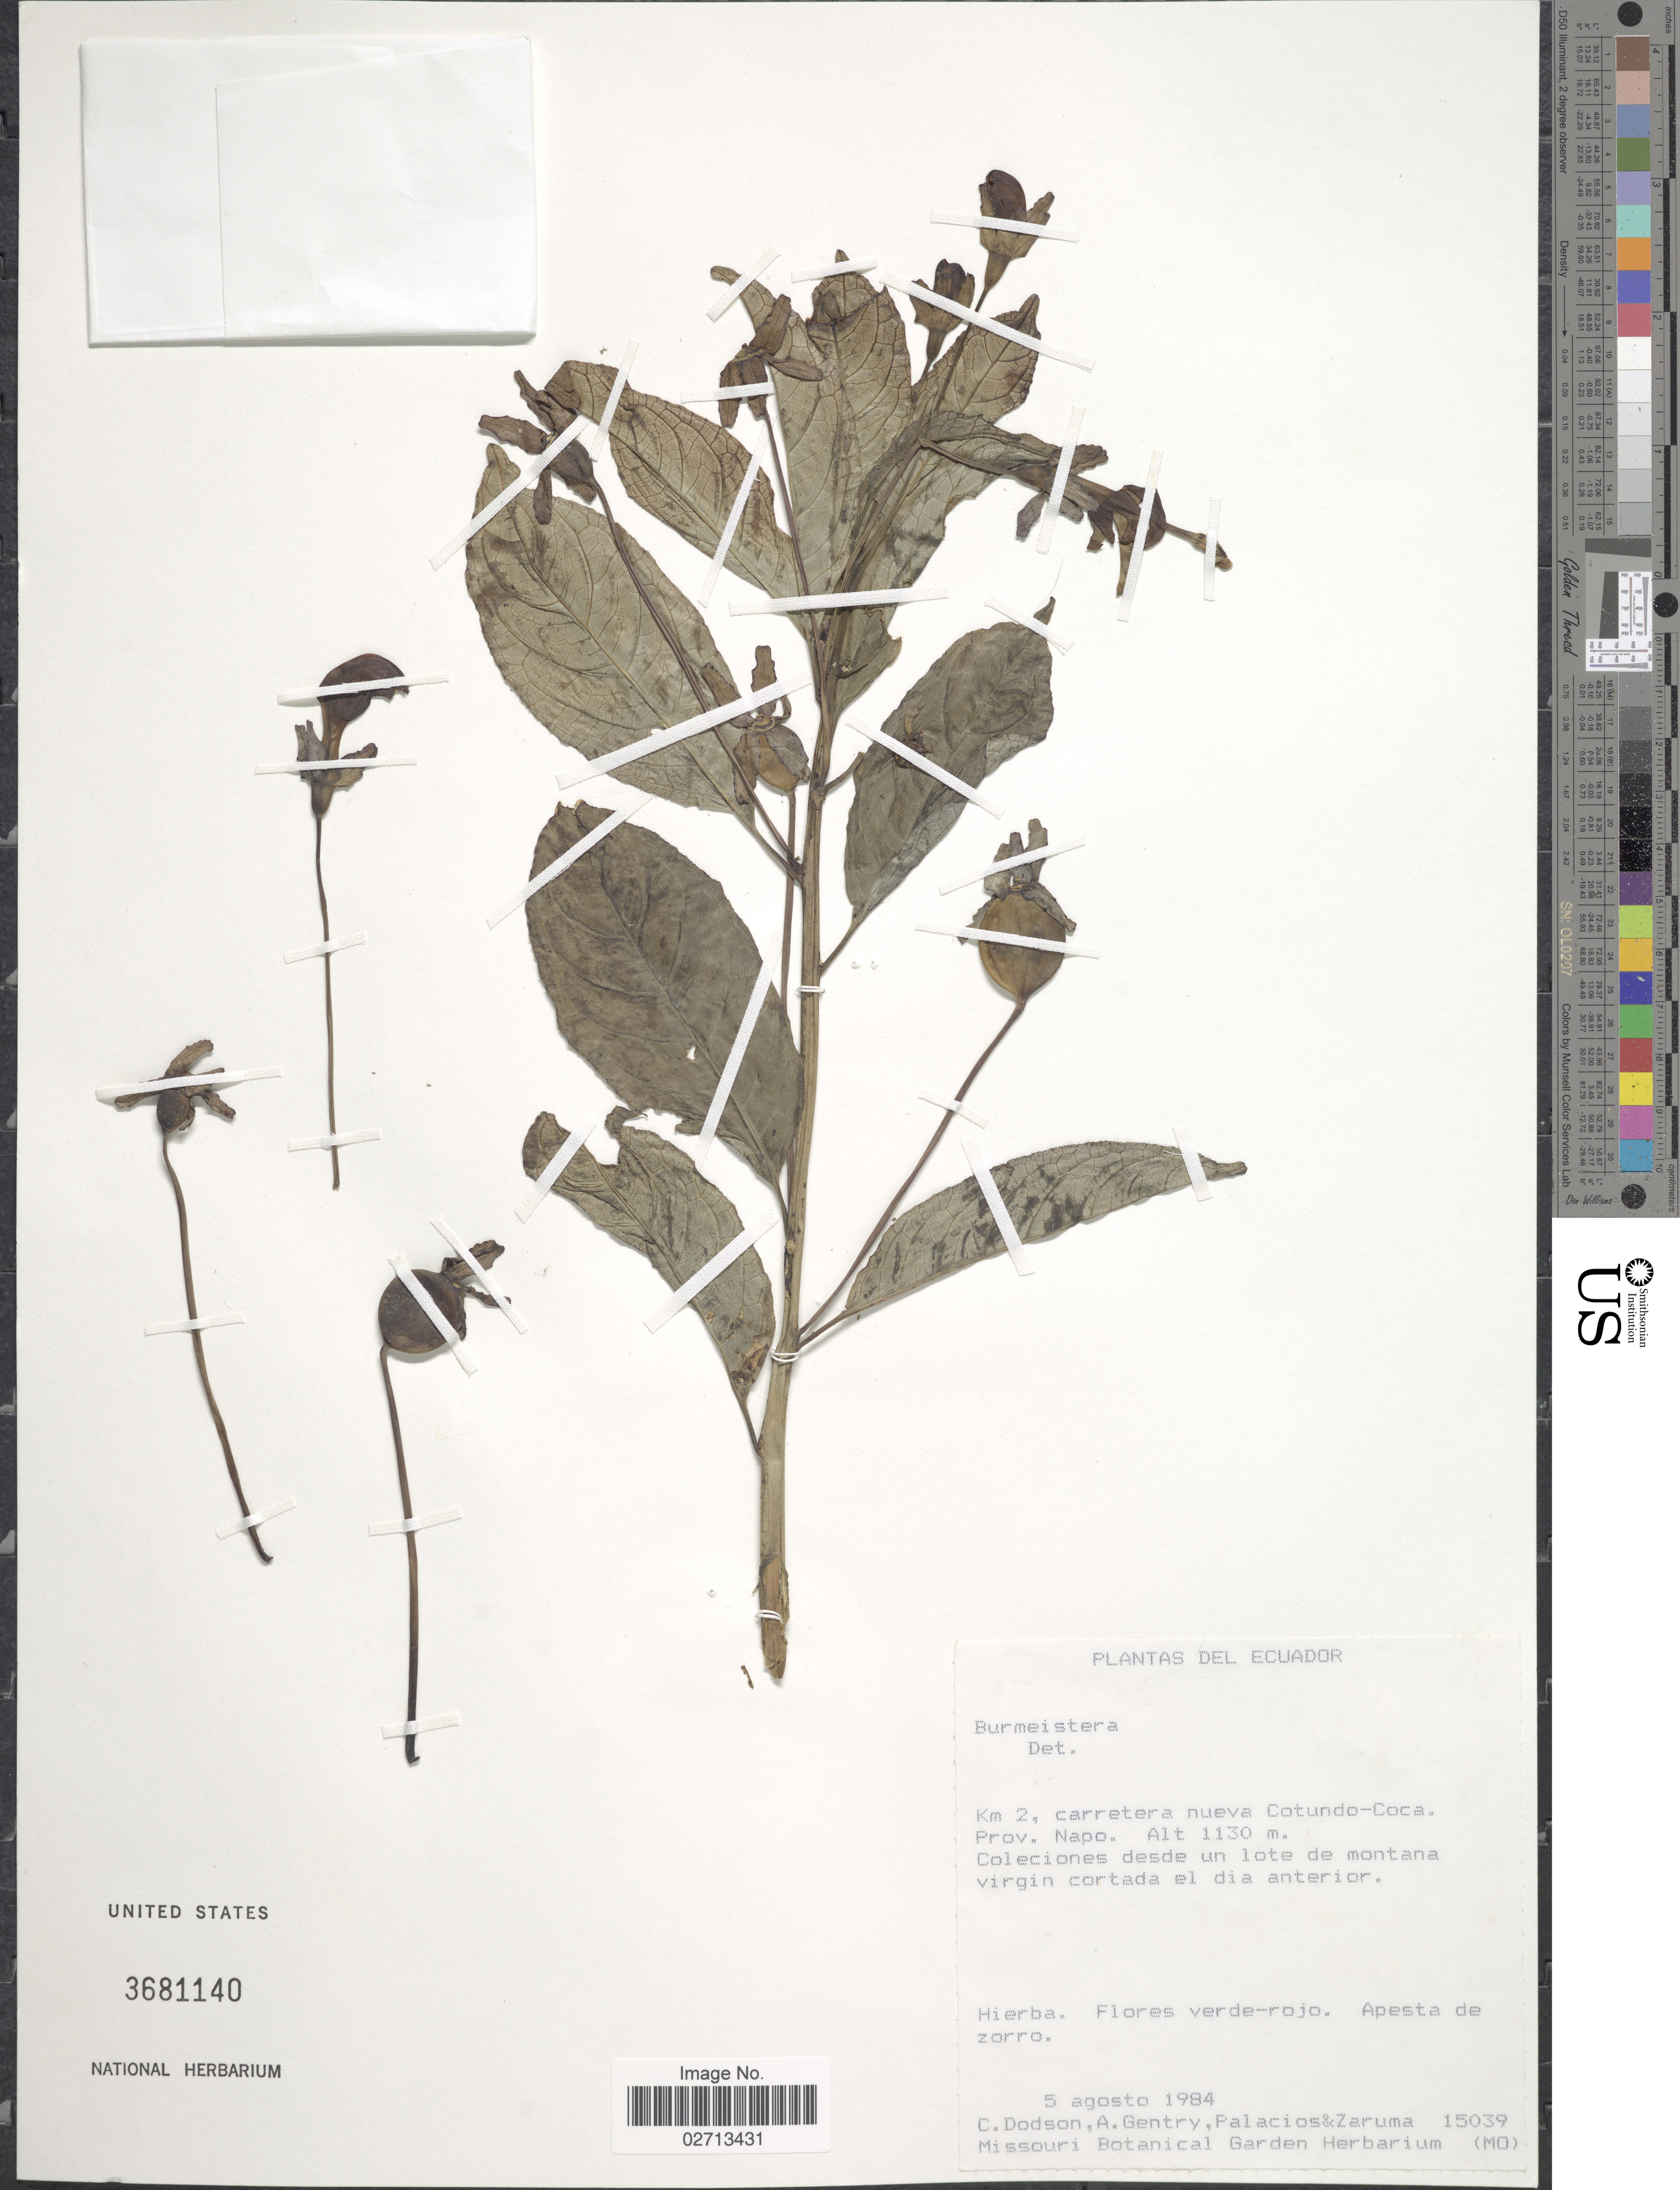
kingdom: Plantae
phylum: Tracheophyta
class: Magnoliopsida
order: Asterales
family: Campanulaceae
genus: Burmeistera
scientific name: Burmeistera sp.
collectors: C. Dodson, A. H. Gentry, Palacios, -- & -. Zaruma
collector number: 15039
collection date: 1984-08-05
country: Ecuador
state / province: Napo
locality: Km 2, carretera nueva Cotunde-Coca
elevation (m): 1130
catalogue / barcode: US 3681140